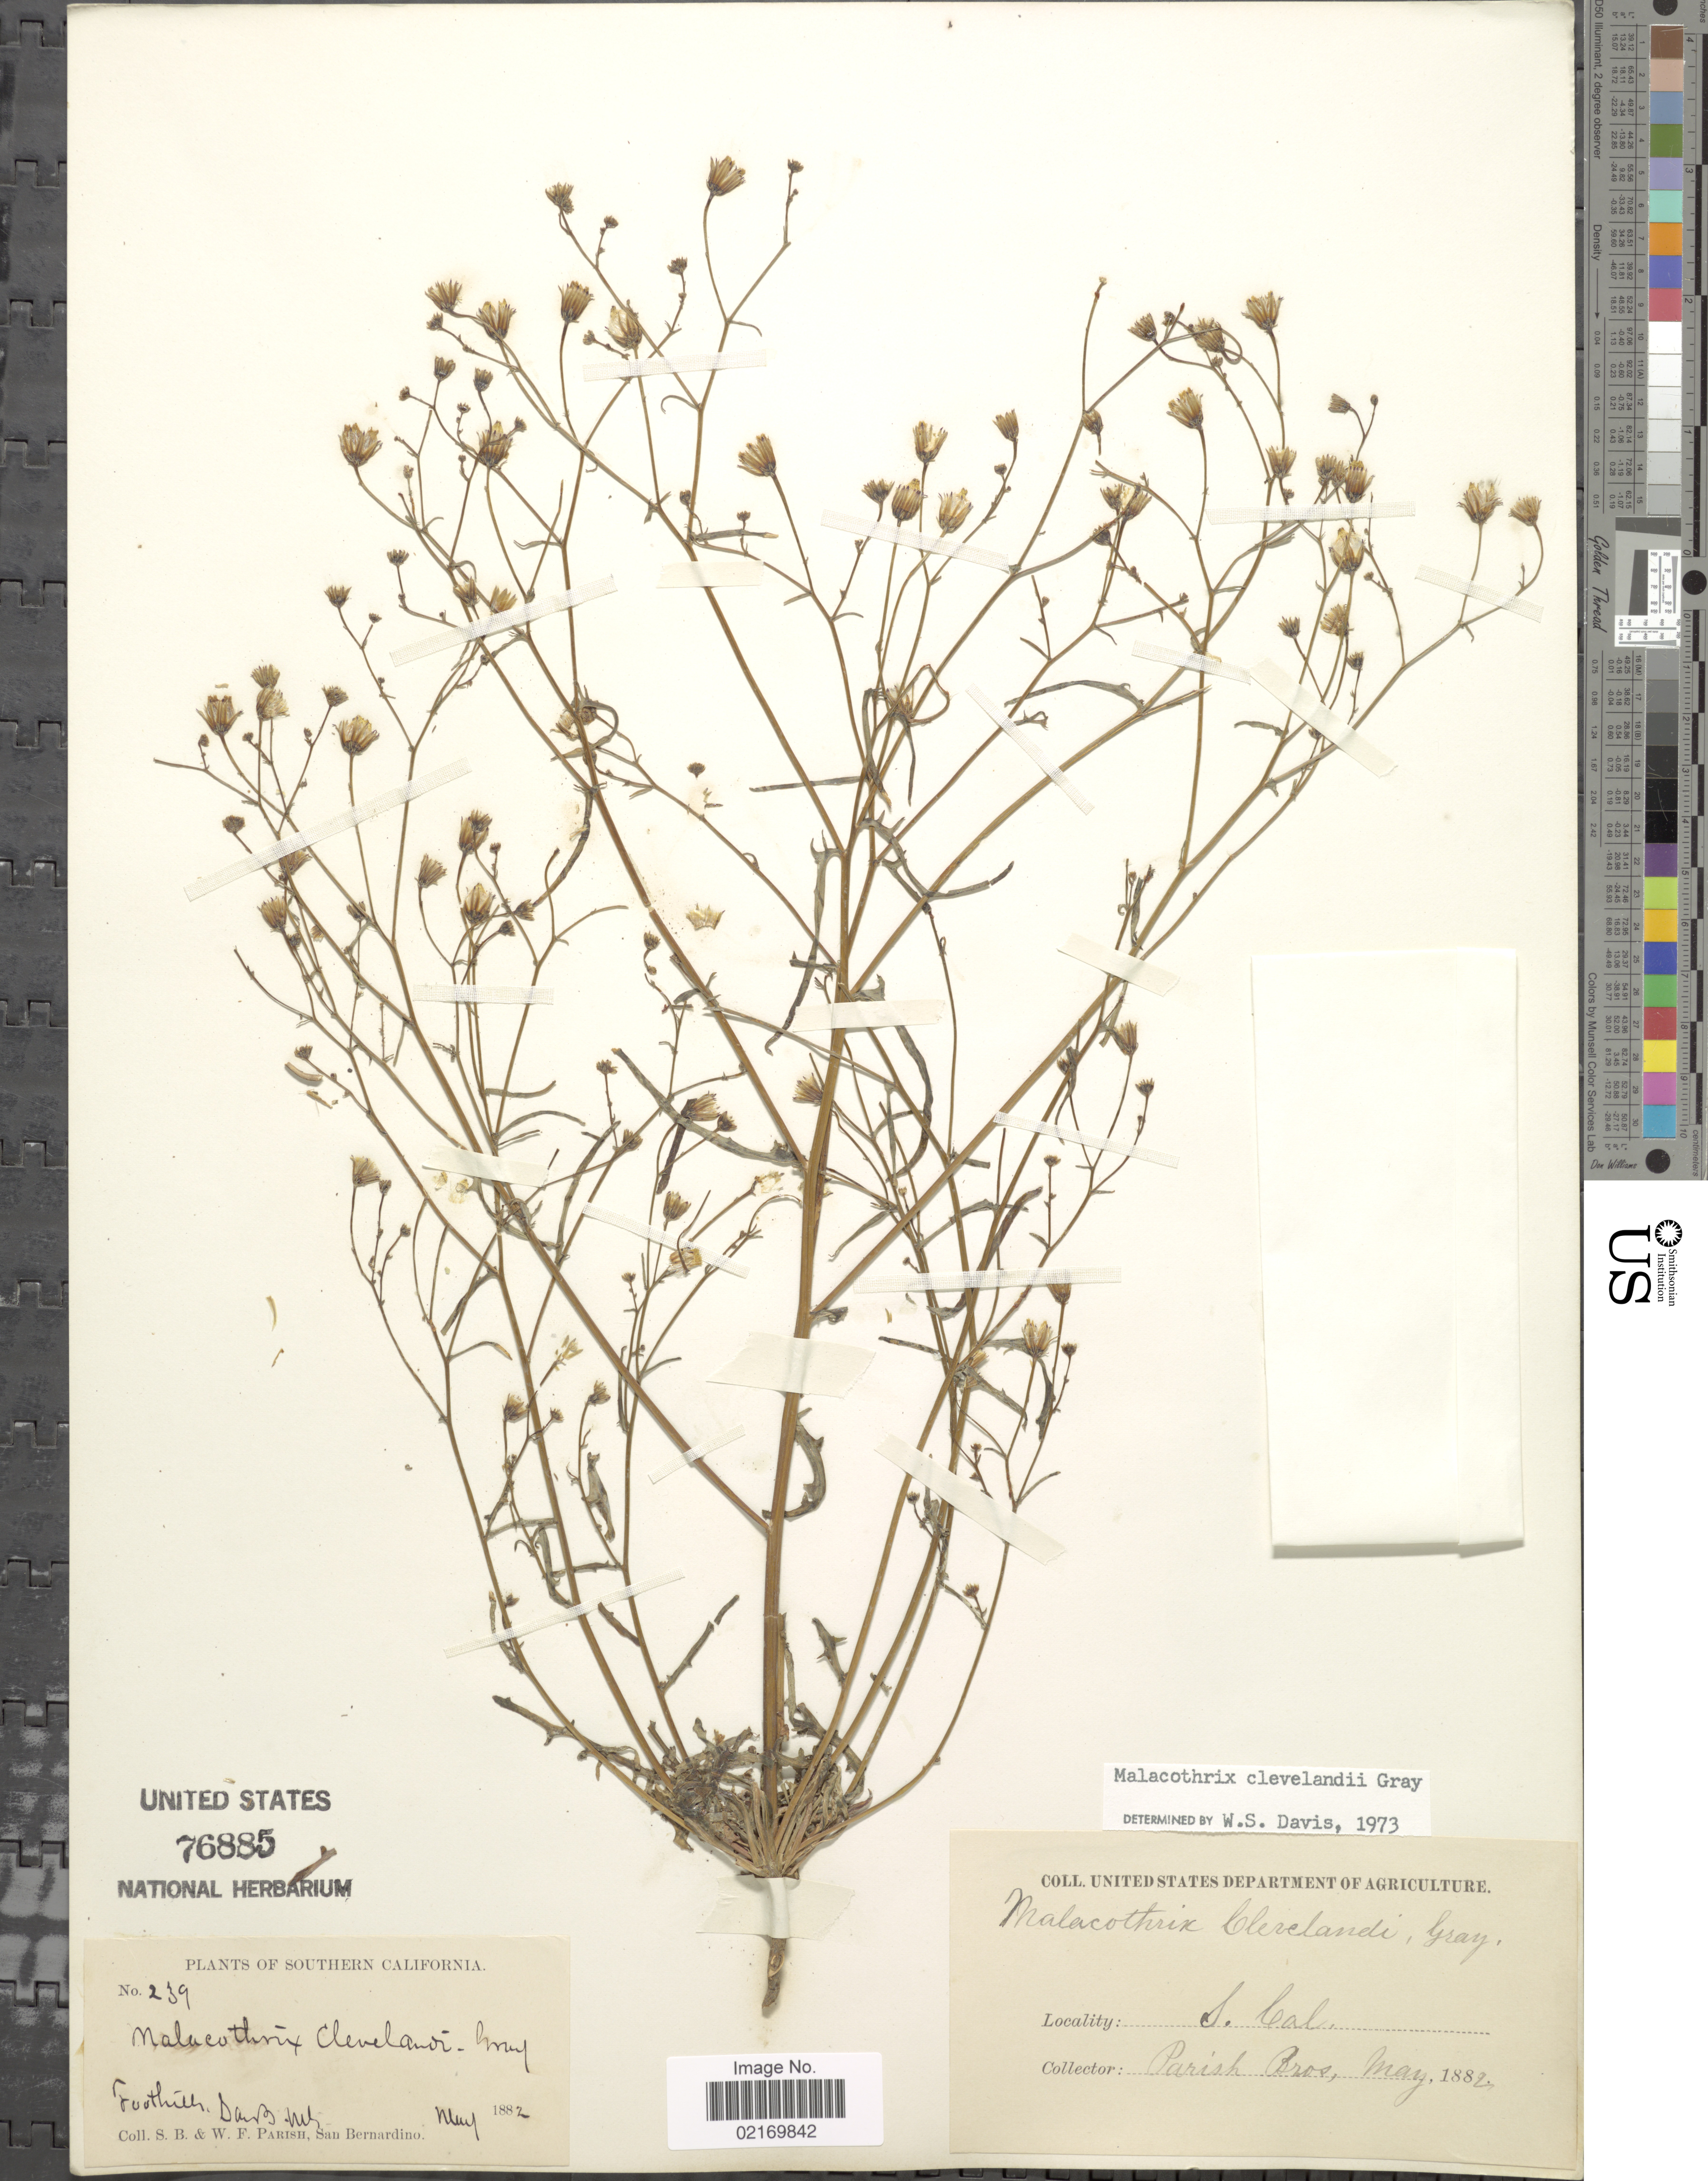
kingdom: Plantae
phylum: Tracheophyta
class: Magnoliopsida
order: Asterales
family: Asteraceae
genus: Malacothrix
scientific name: Malacothrix clevelandii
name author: A. Gray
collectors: S. B. Parish & W. F. Parish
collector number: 239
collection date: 1882-05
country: United States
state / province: California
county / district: San Bernardino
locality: Southern California, Foothills, San B. Mts.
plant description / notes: Corrected "foothills Darb Mt" to "Foothills, San B. Mts."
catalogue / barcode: US 76885